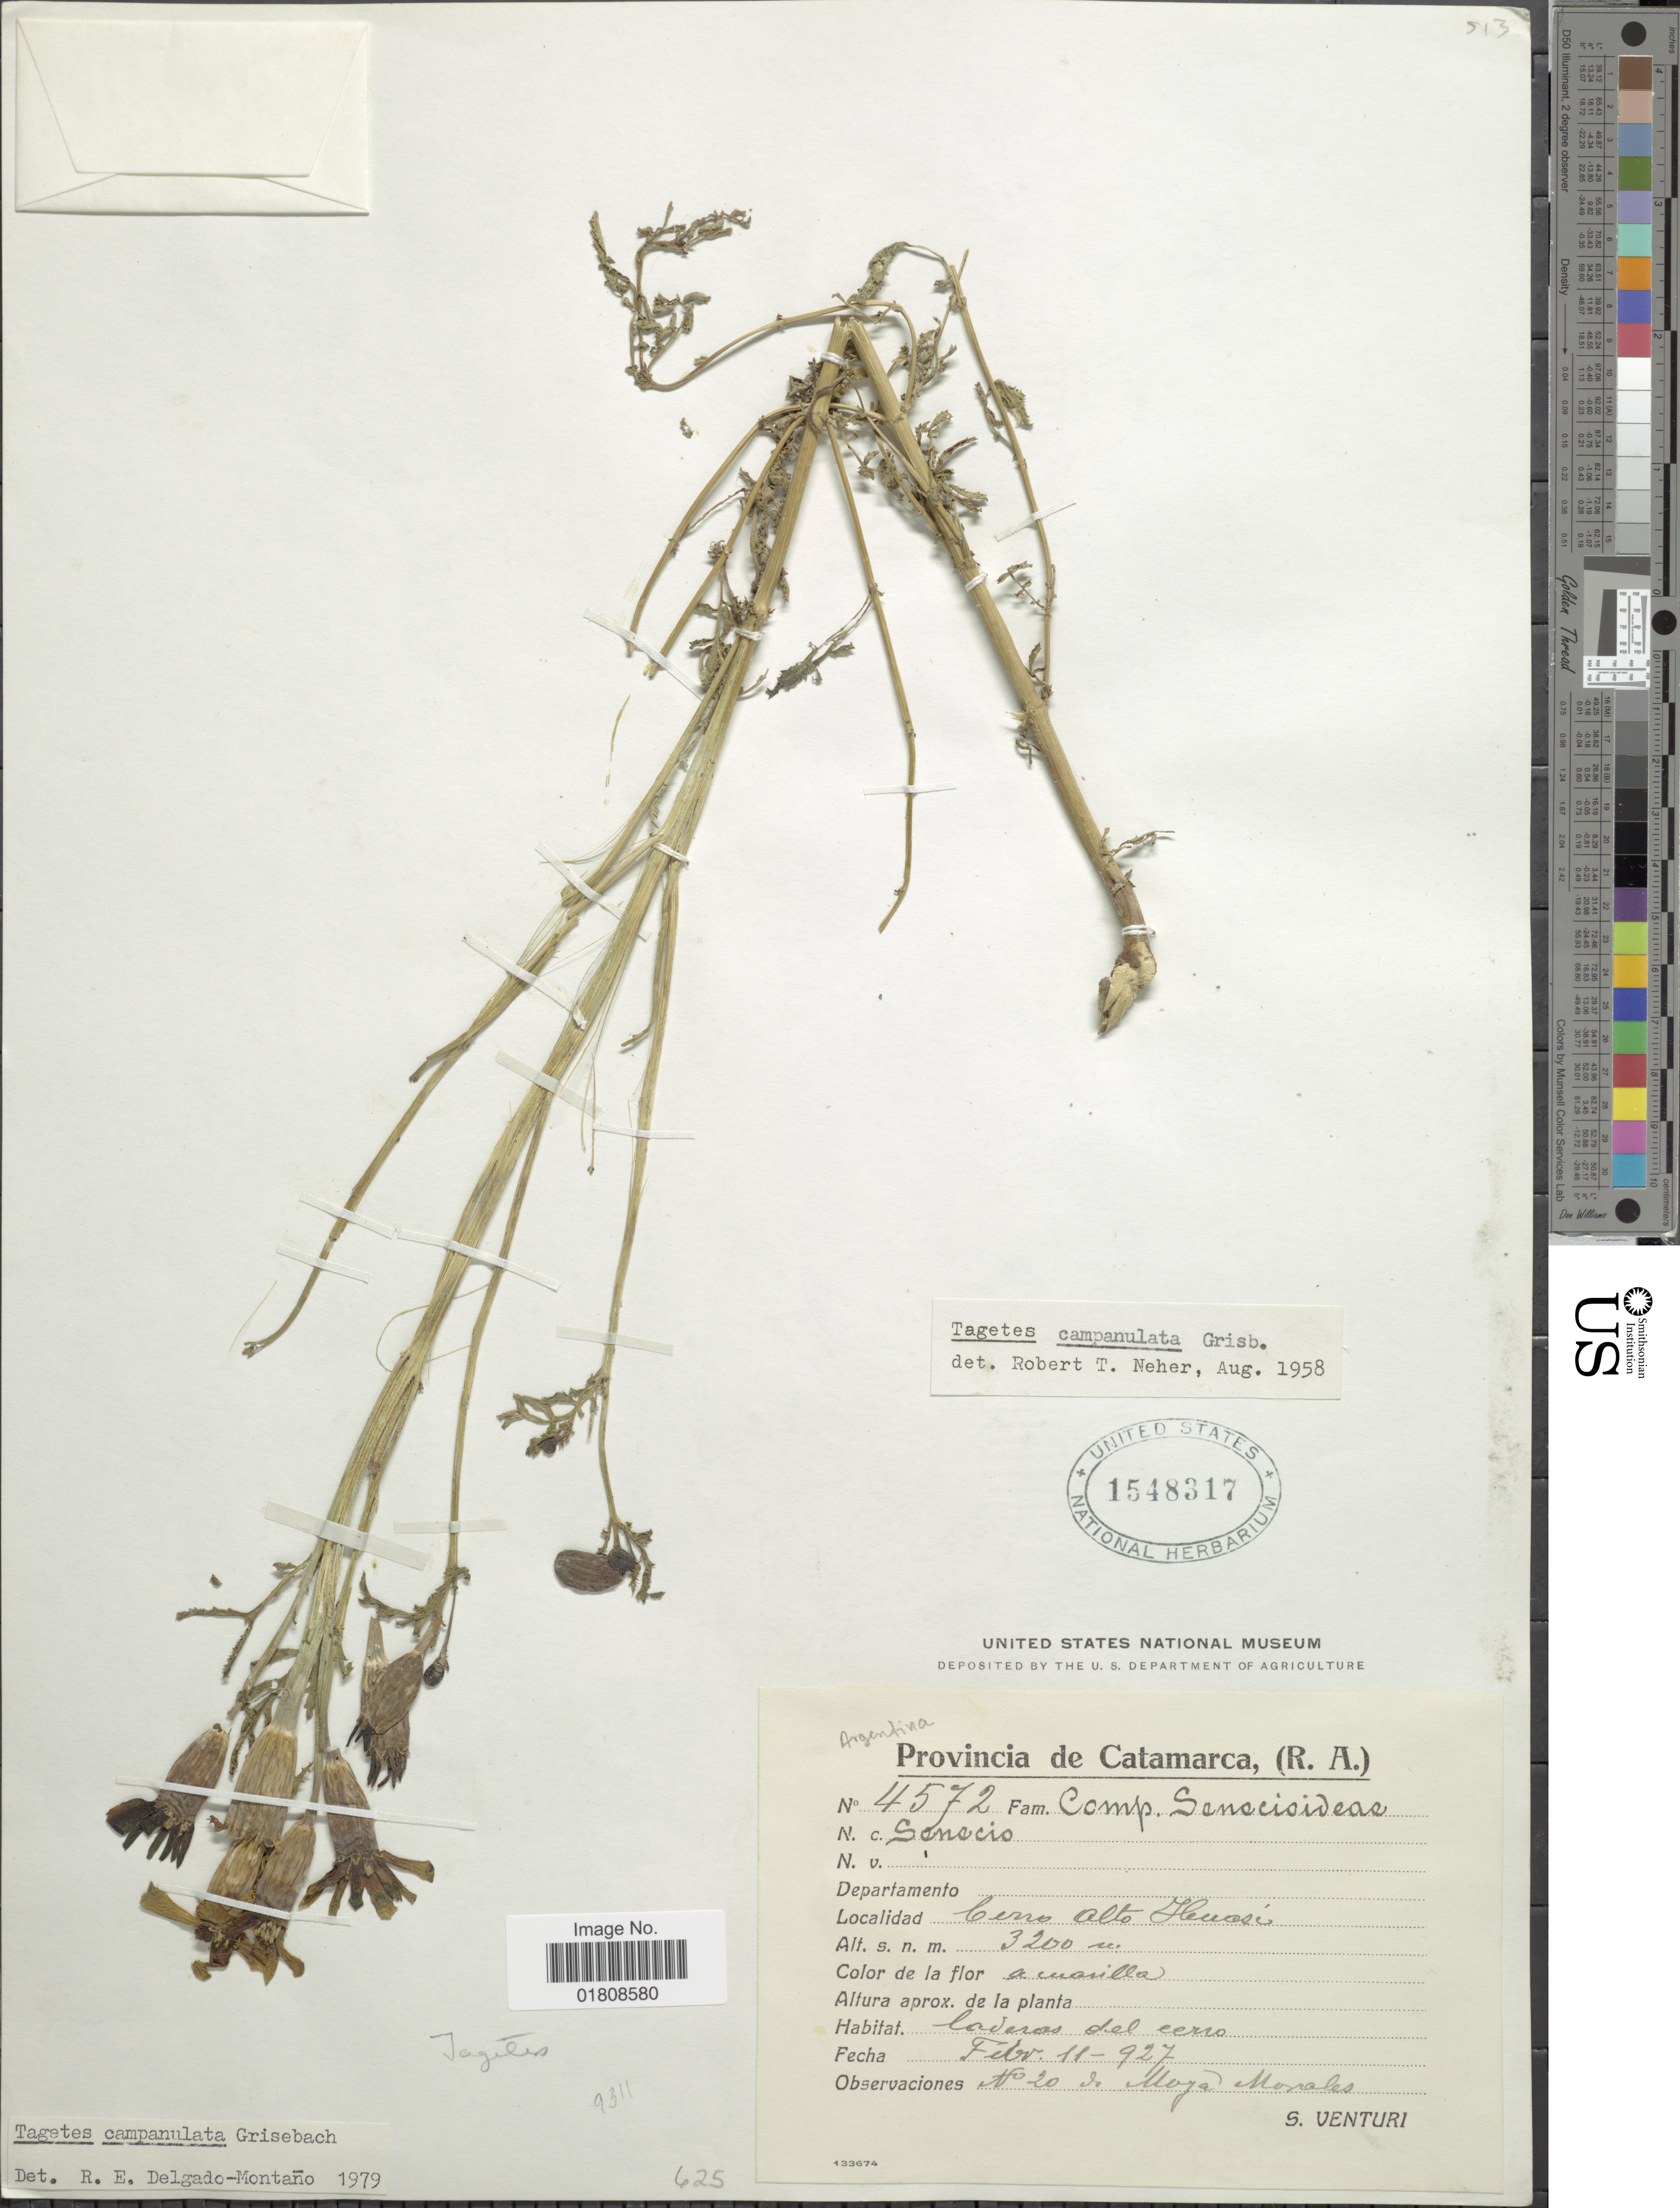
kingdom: Plantae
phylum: Tracheophyta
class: Magnoliopsida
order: Asterales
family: Asteraceae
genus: Tagetes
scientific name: Tagetes campanulata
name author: Griseb.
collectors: S. Venturi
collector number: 4572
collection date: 1927-02-11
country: Argentina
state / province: Catamarca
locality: Cerro Alto Huasi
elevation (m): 3200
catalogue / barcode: US 1548317